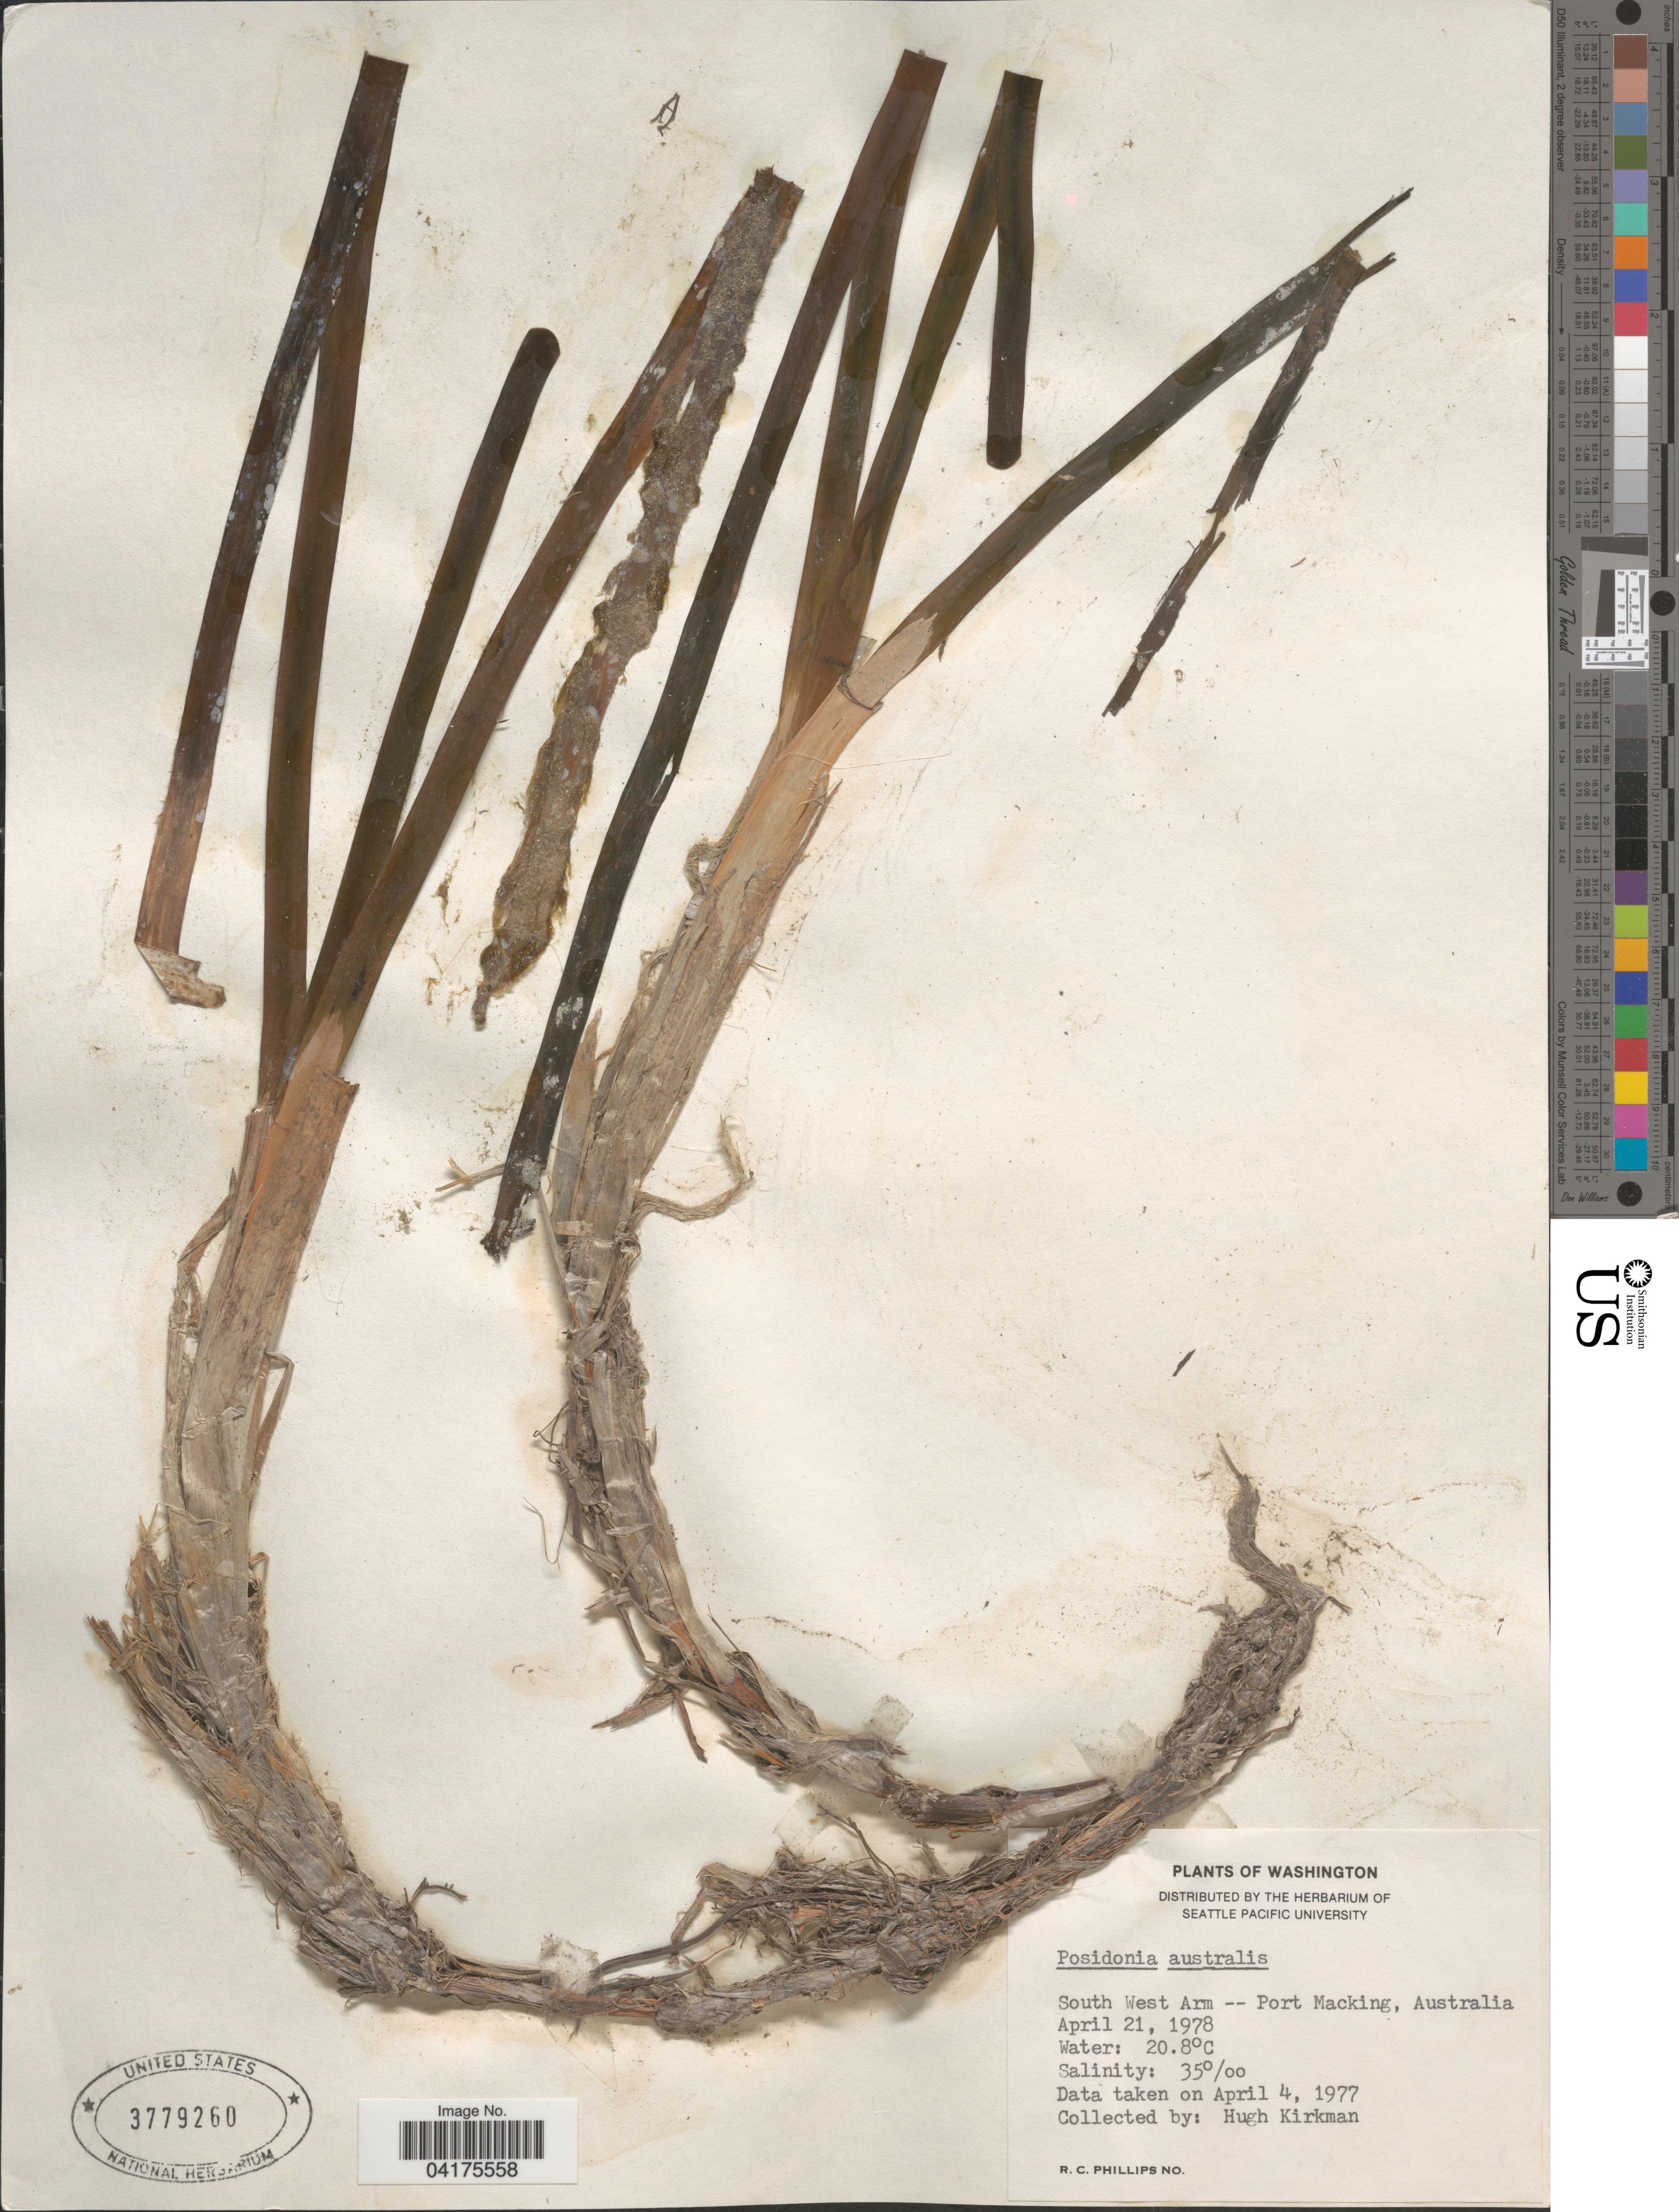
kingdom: Plantae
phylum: Tracheophyta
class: Liliopsida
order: Alismatales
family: Posidoniaceae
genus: Posidonia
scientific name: Posidonia australis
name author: Hook. f.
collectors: H. Kirkman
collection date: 1978-04-21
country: Australia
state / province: New South Wales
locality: South West Arm -- Port Macking [= Port Hacking].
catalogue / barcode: US 3779260